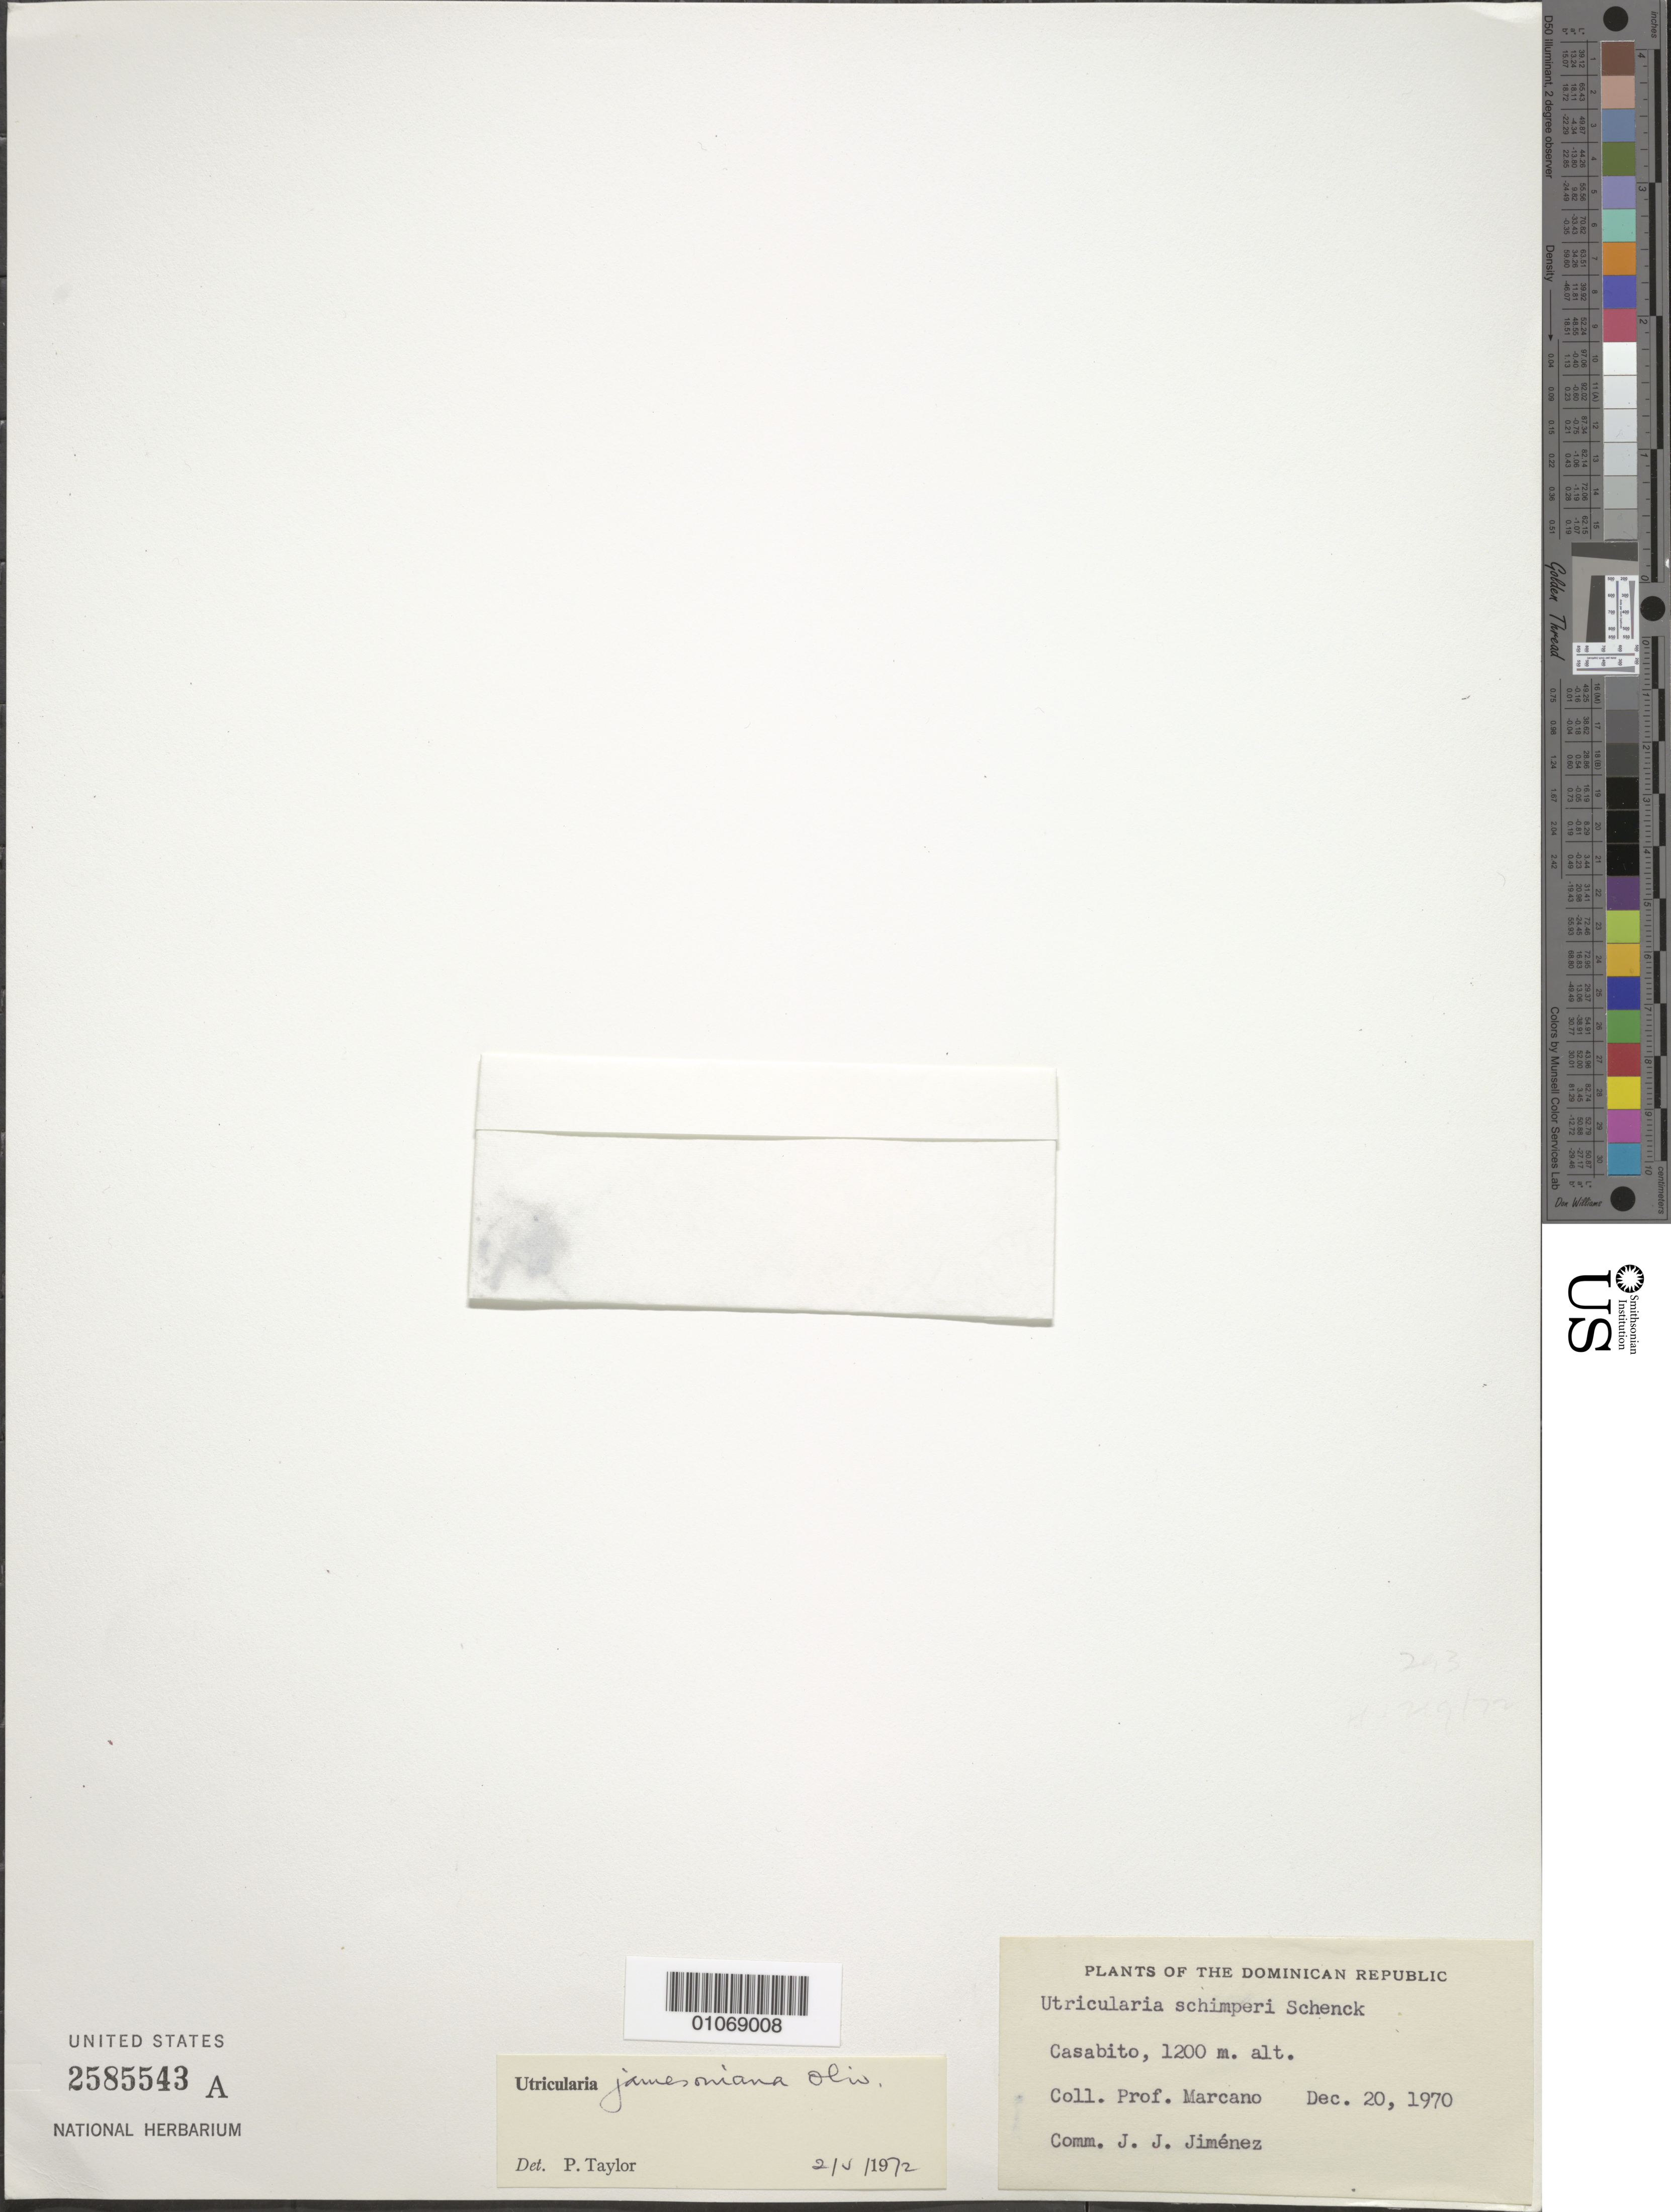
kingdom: Plantae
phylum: Tracheophyta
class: Magnoliopsida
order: Lamiales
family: Lentibulariaceae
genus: Utricularia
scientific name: Utricularia jamesoniana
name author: Oliv.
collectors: J. J. Jiménez Almonte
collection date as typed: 20 Dec 1970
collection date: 1970-12-20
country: Dominican Republic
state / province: La Vega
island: Hispaniola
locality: Casabito.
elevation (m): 1200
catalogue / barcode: US 2585543A